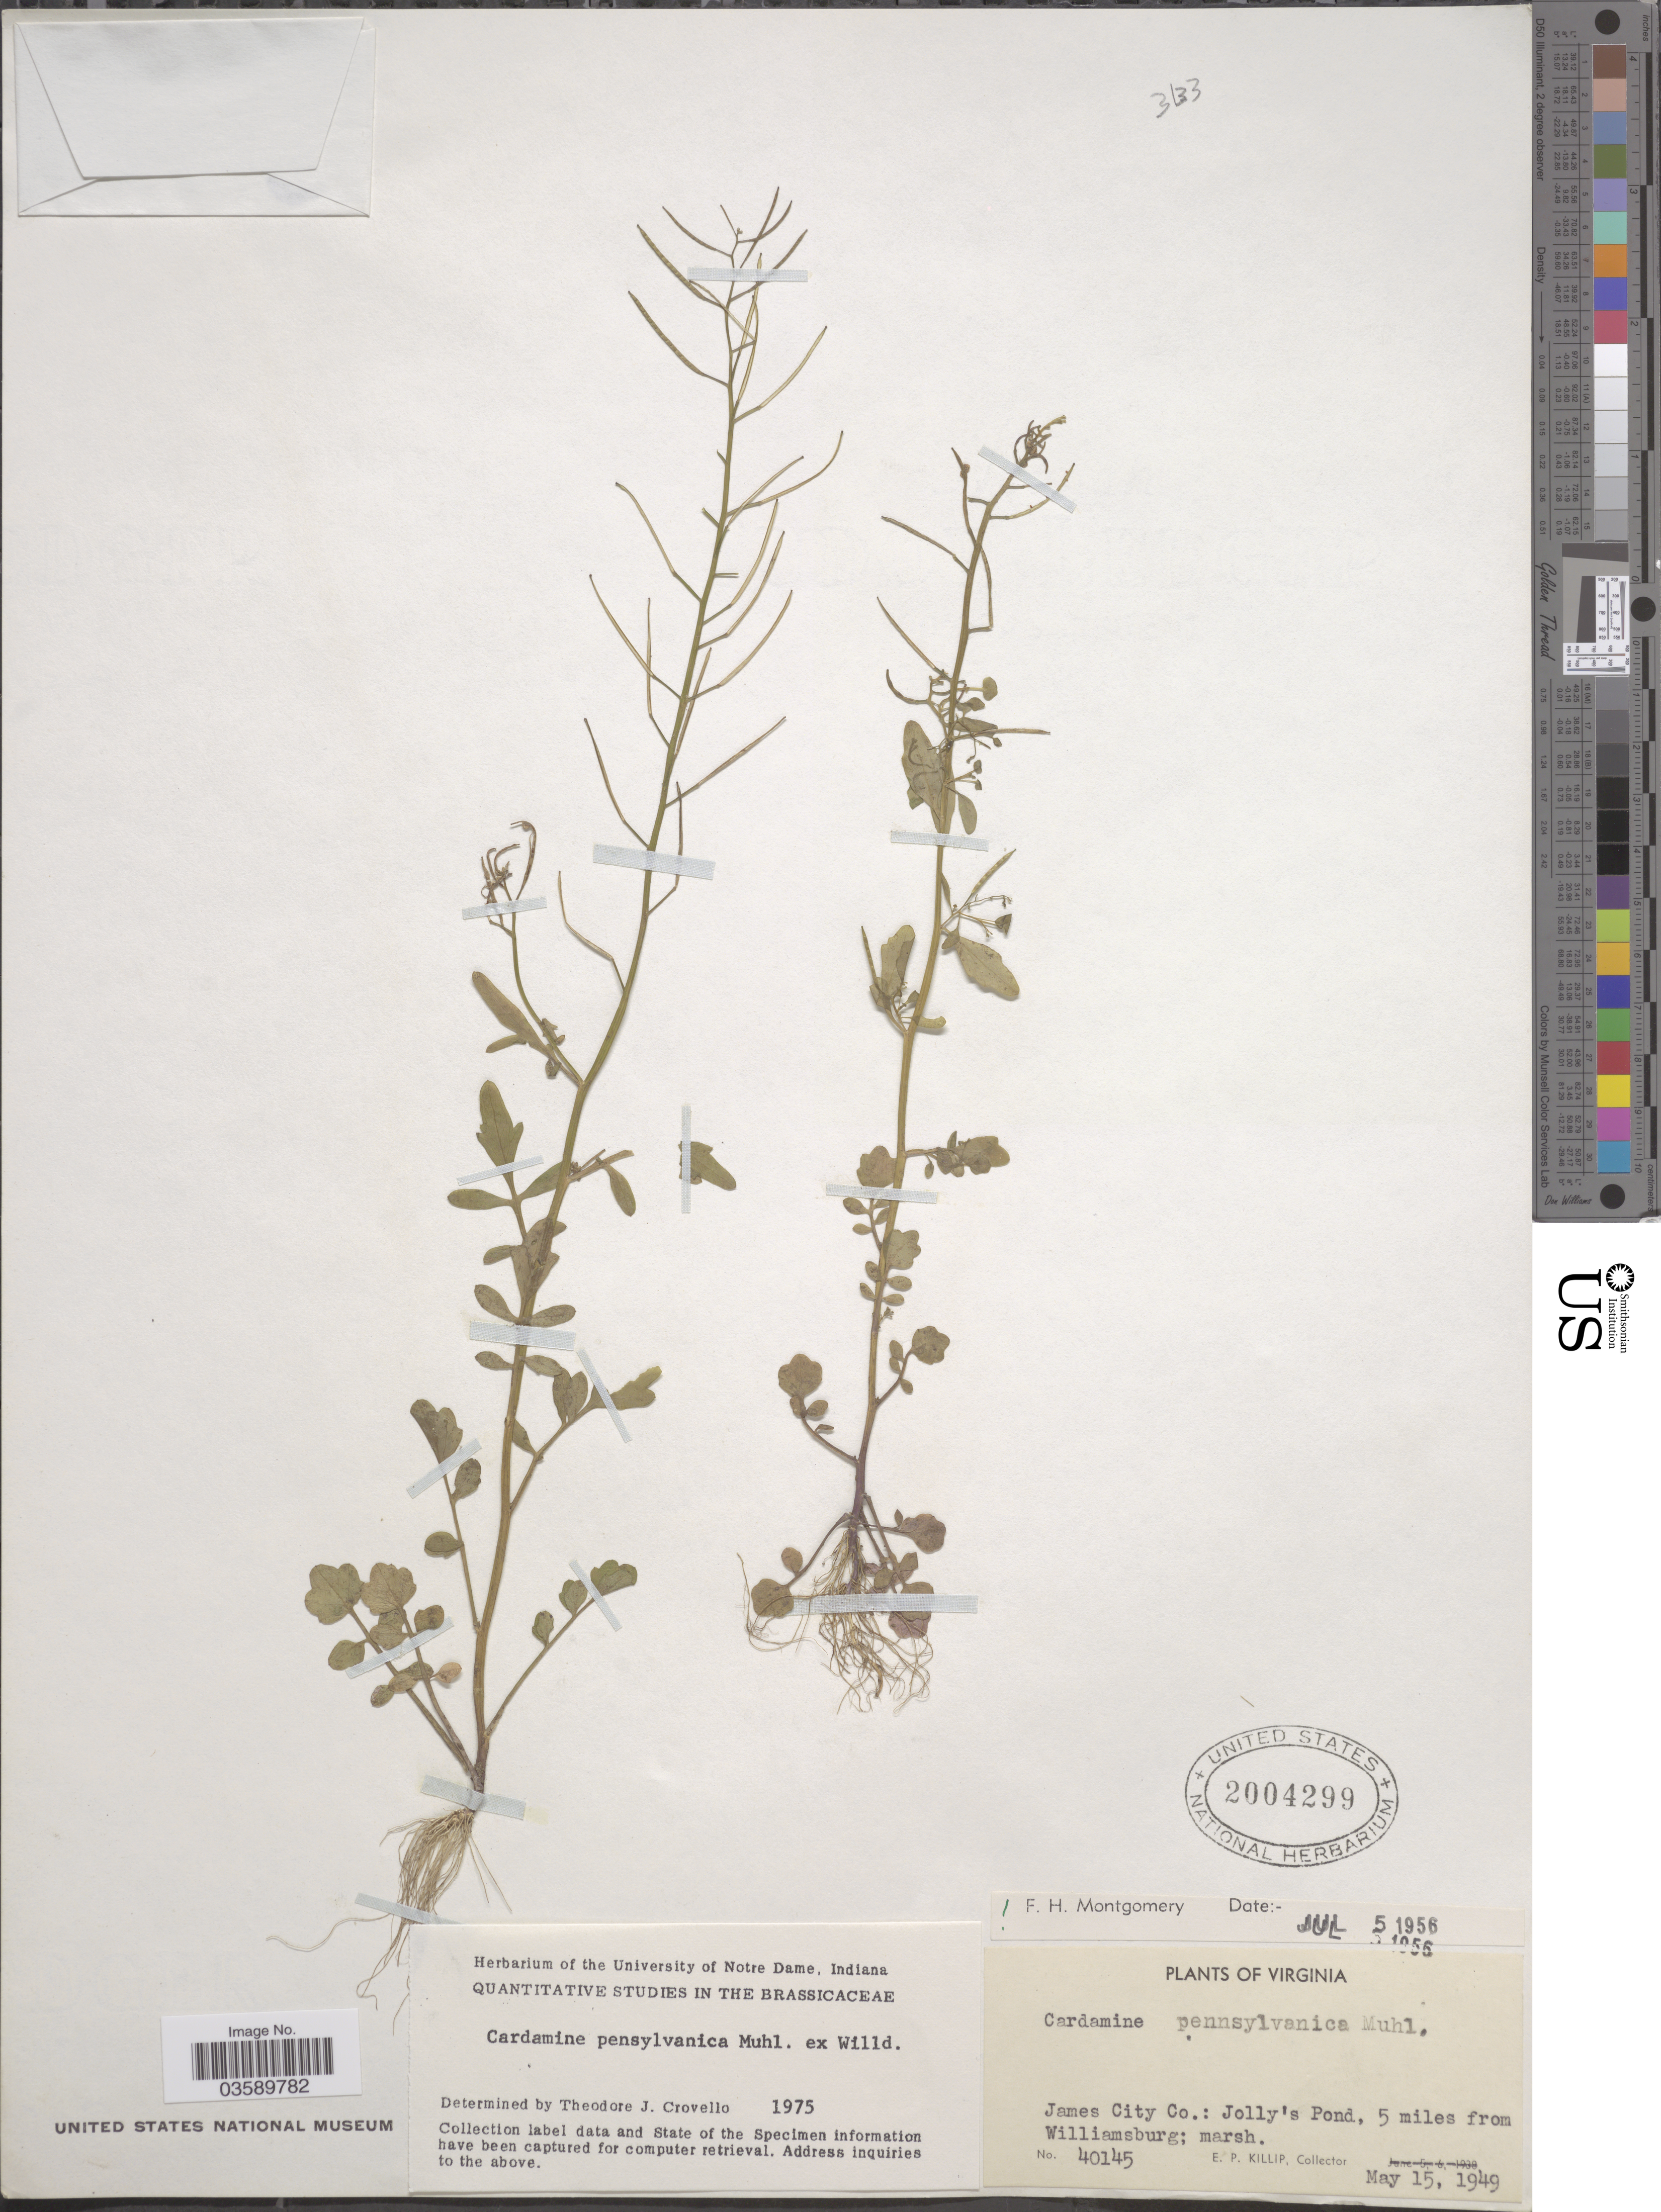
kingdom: Plantae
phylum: Tracheophyta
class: Magnoliopsida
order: Brassicales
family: Brassicaceae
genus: Cardamine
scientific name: Cardamine pensylvanica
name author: Muhl. ex Willd.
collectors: E. P. Killip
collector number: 40145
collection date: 1949-05-15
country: United States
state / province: Virginia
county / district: James City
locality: James City Co.: Jolly's Pond, 5 miles from Williamsburg.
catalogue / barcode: US 2004299